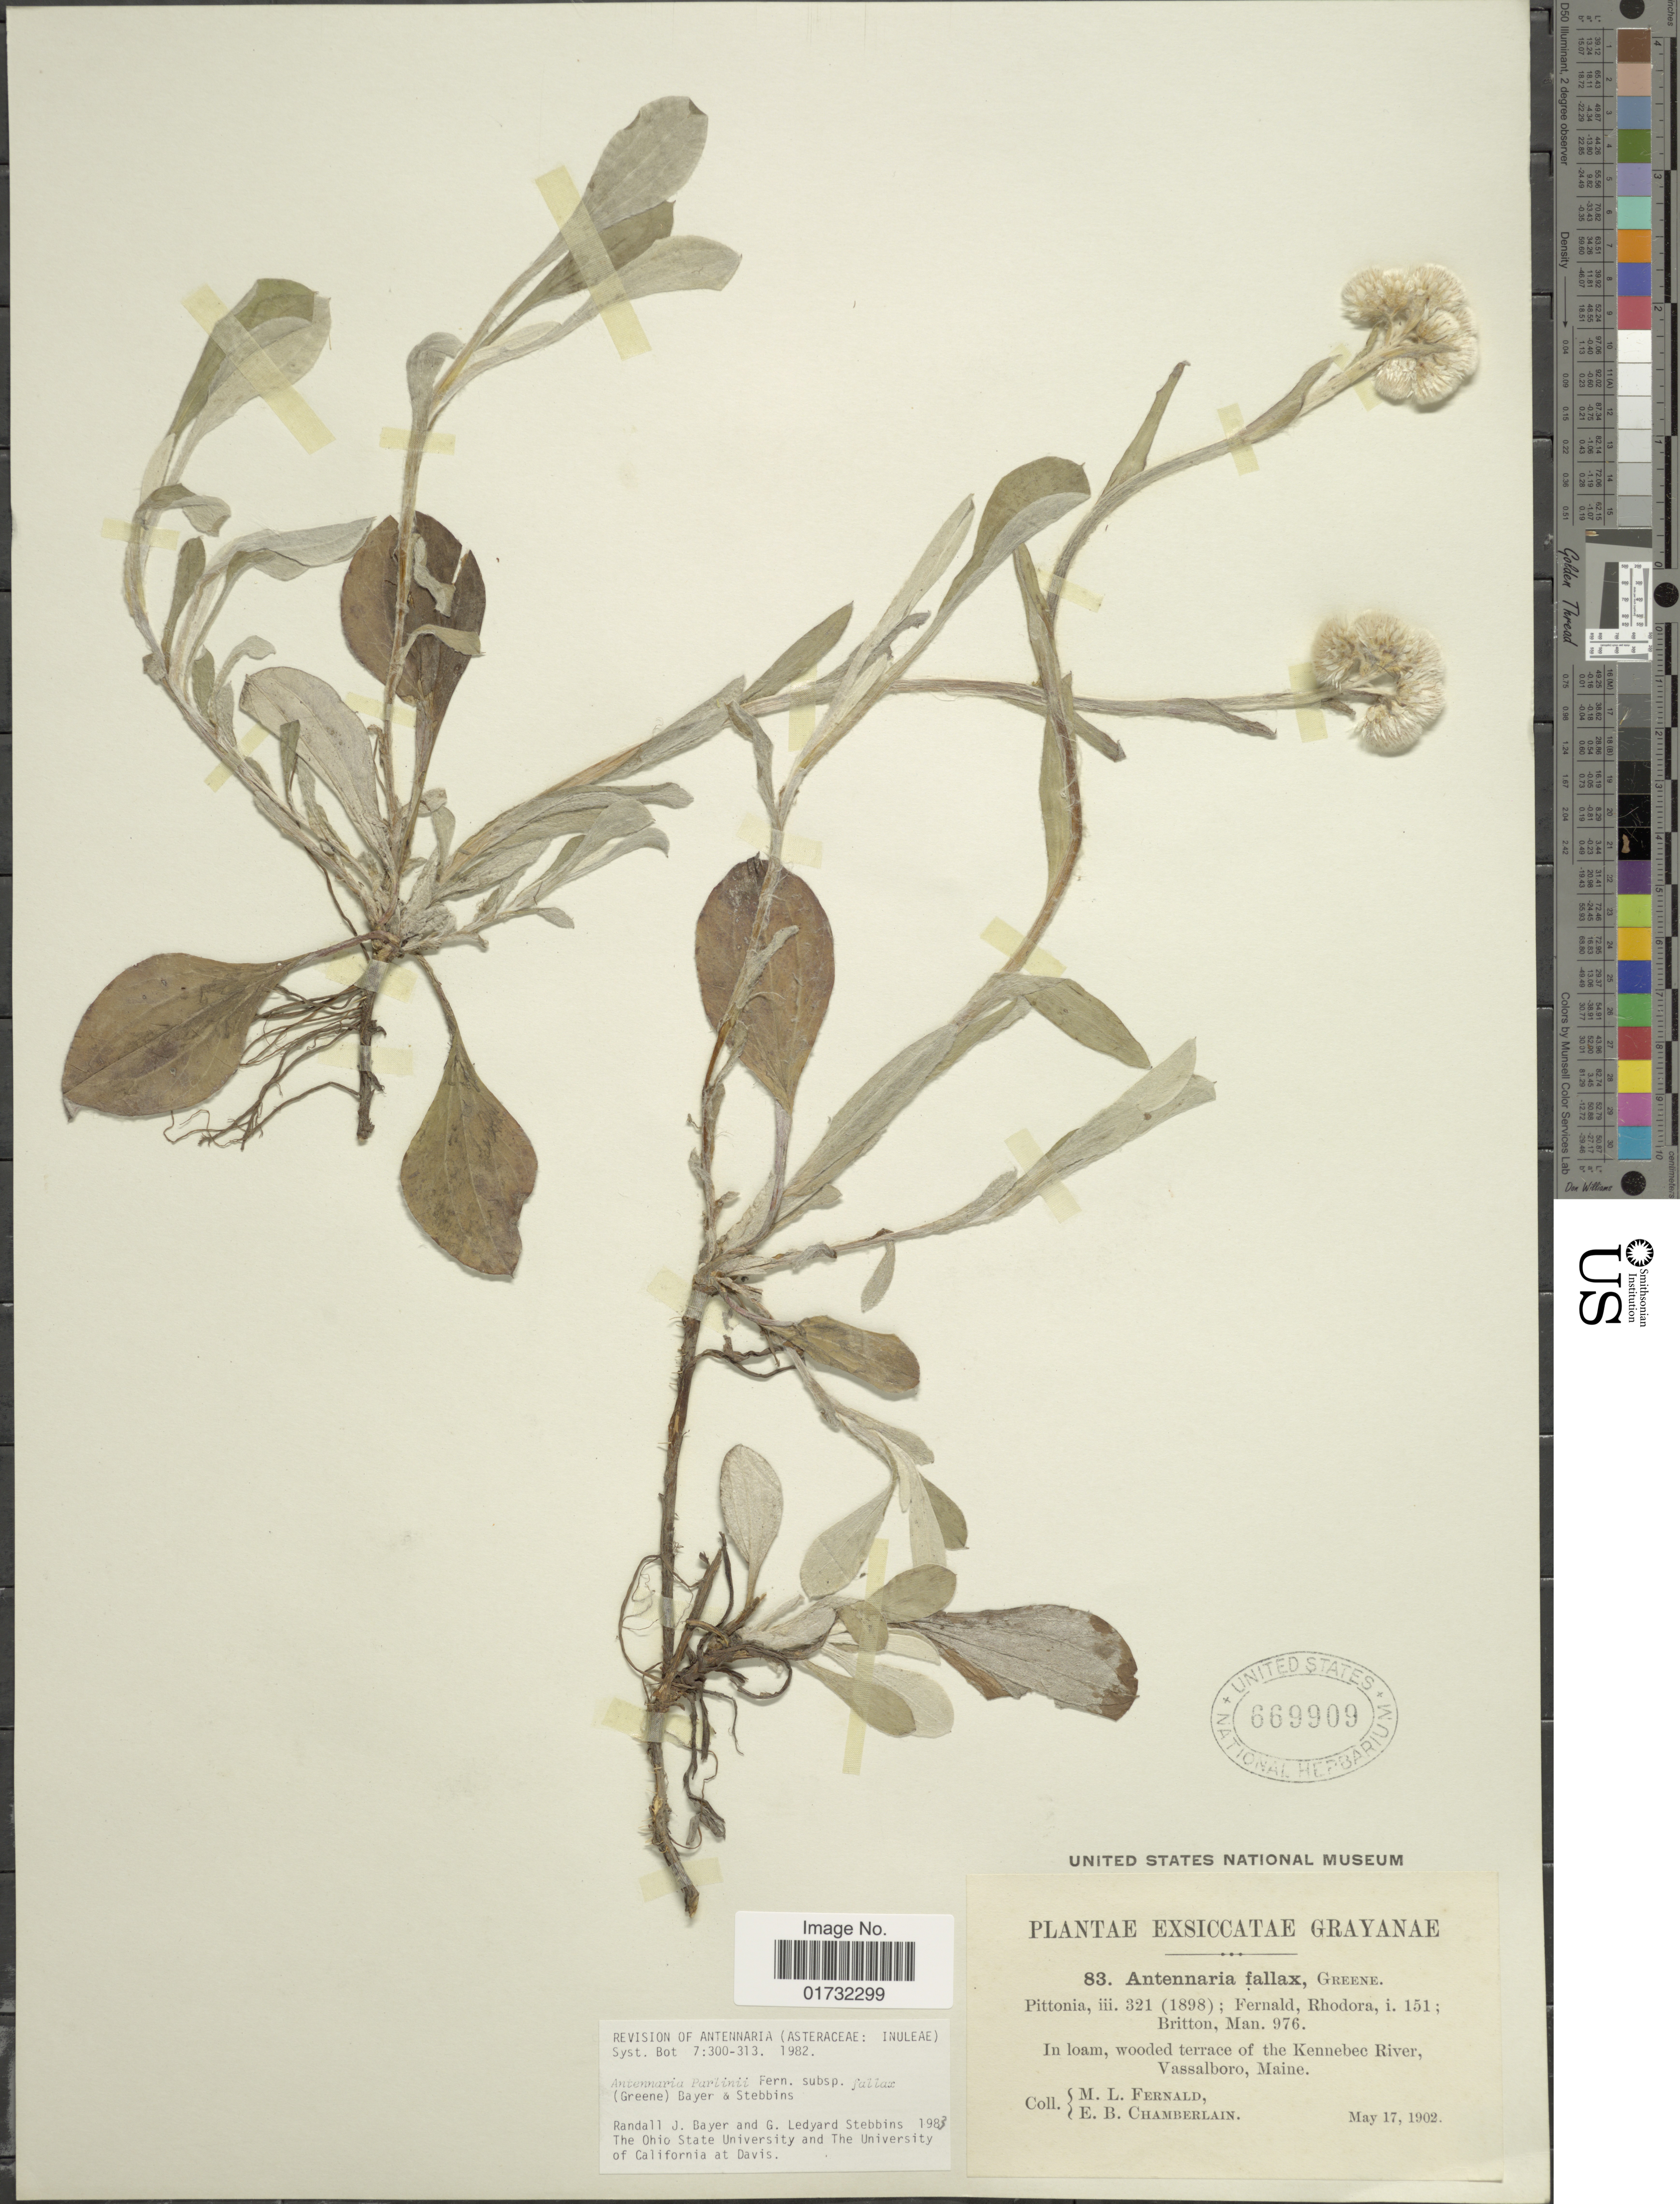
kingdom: Plantae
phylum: Tracheophyta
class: Magnoliopsida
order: Asterales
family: Asteraceae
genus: Antennaria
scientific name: Antennaria parlinii subsp. fallax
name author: (Greene) R.J. Bayer & Stebbins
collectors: M. L. Fernald & E. Chamberlain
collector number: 83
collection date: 1902-05-17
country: United States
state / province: Maine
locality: Kennebec River, Vassalboro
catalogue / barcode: US 669909